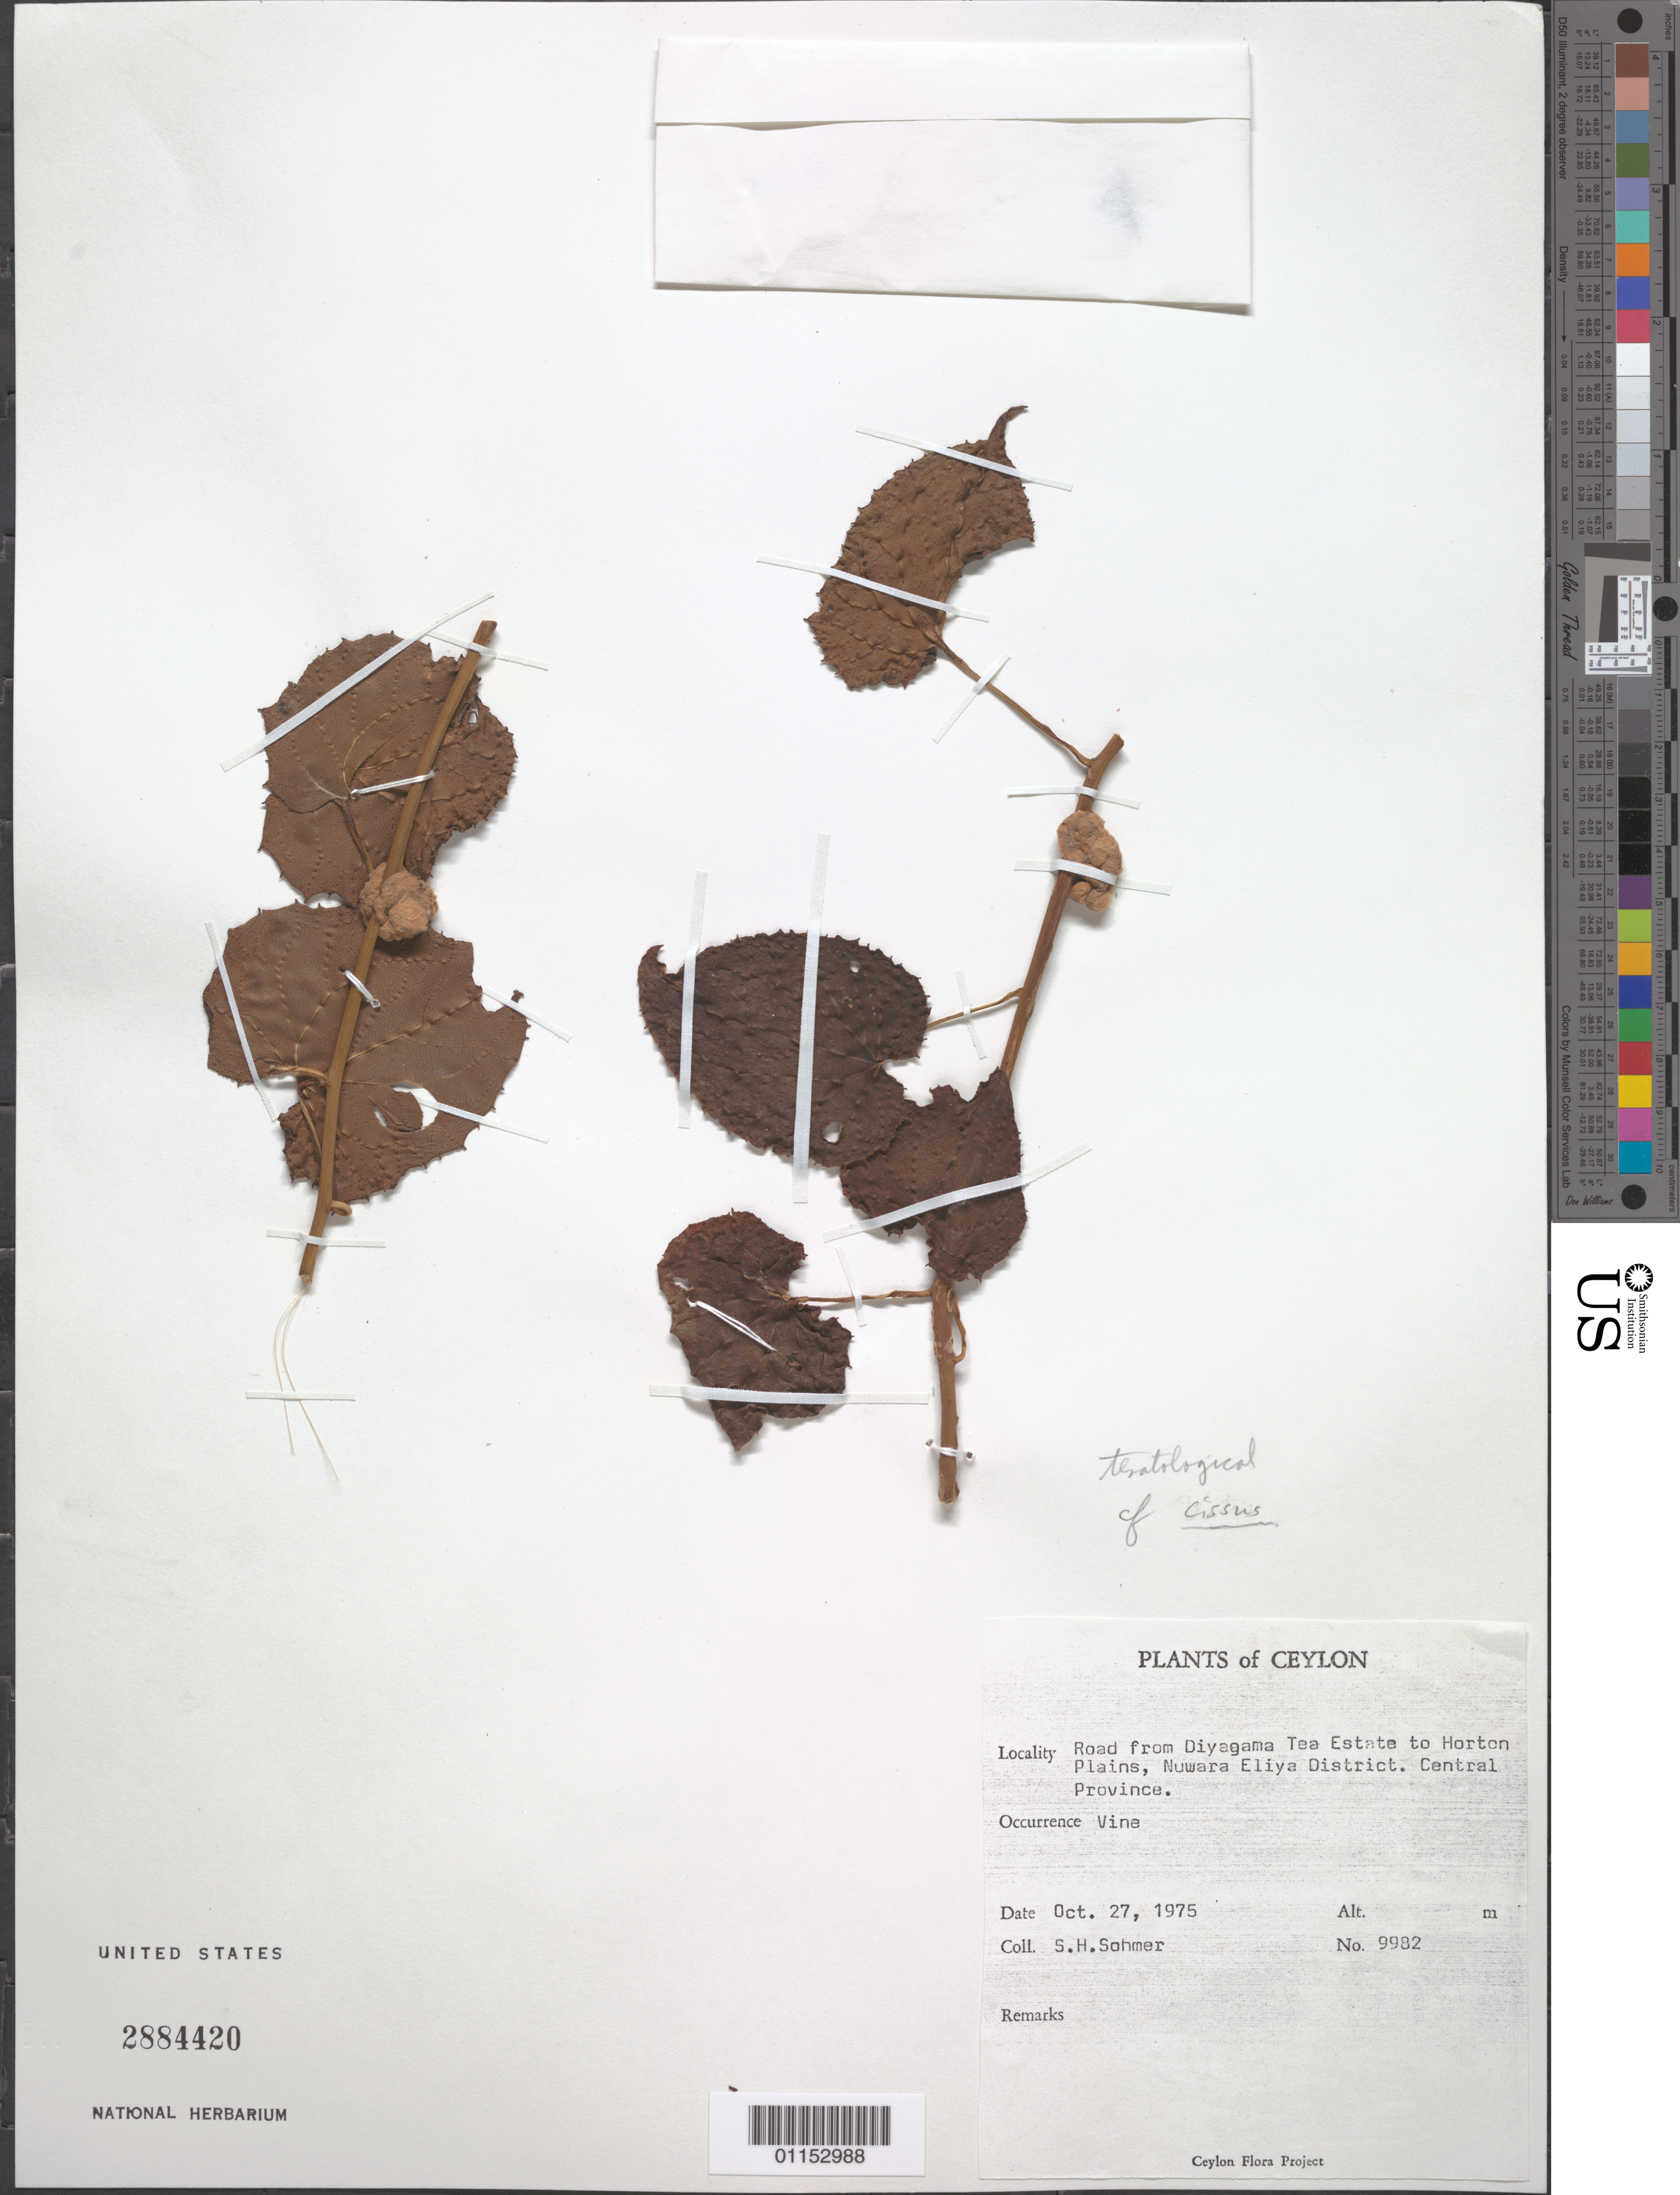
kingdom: Plantae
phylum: Tracheophyta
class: Magnoliopsida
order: Vitales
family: Vitaceae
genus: Cissus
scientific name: Cissus sp.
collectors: S. H. Sohmer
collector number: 9982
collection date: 1975-10-27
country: Sri Lanka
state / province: Central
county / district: Nuwara Eliya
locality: Rd from Diyagama Tea Estate to Horton Plains.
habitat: Vine.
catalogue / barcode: US 2884420